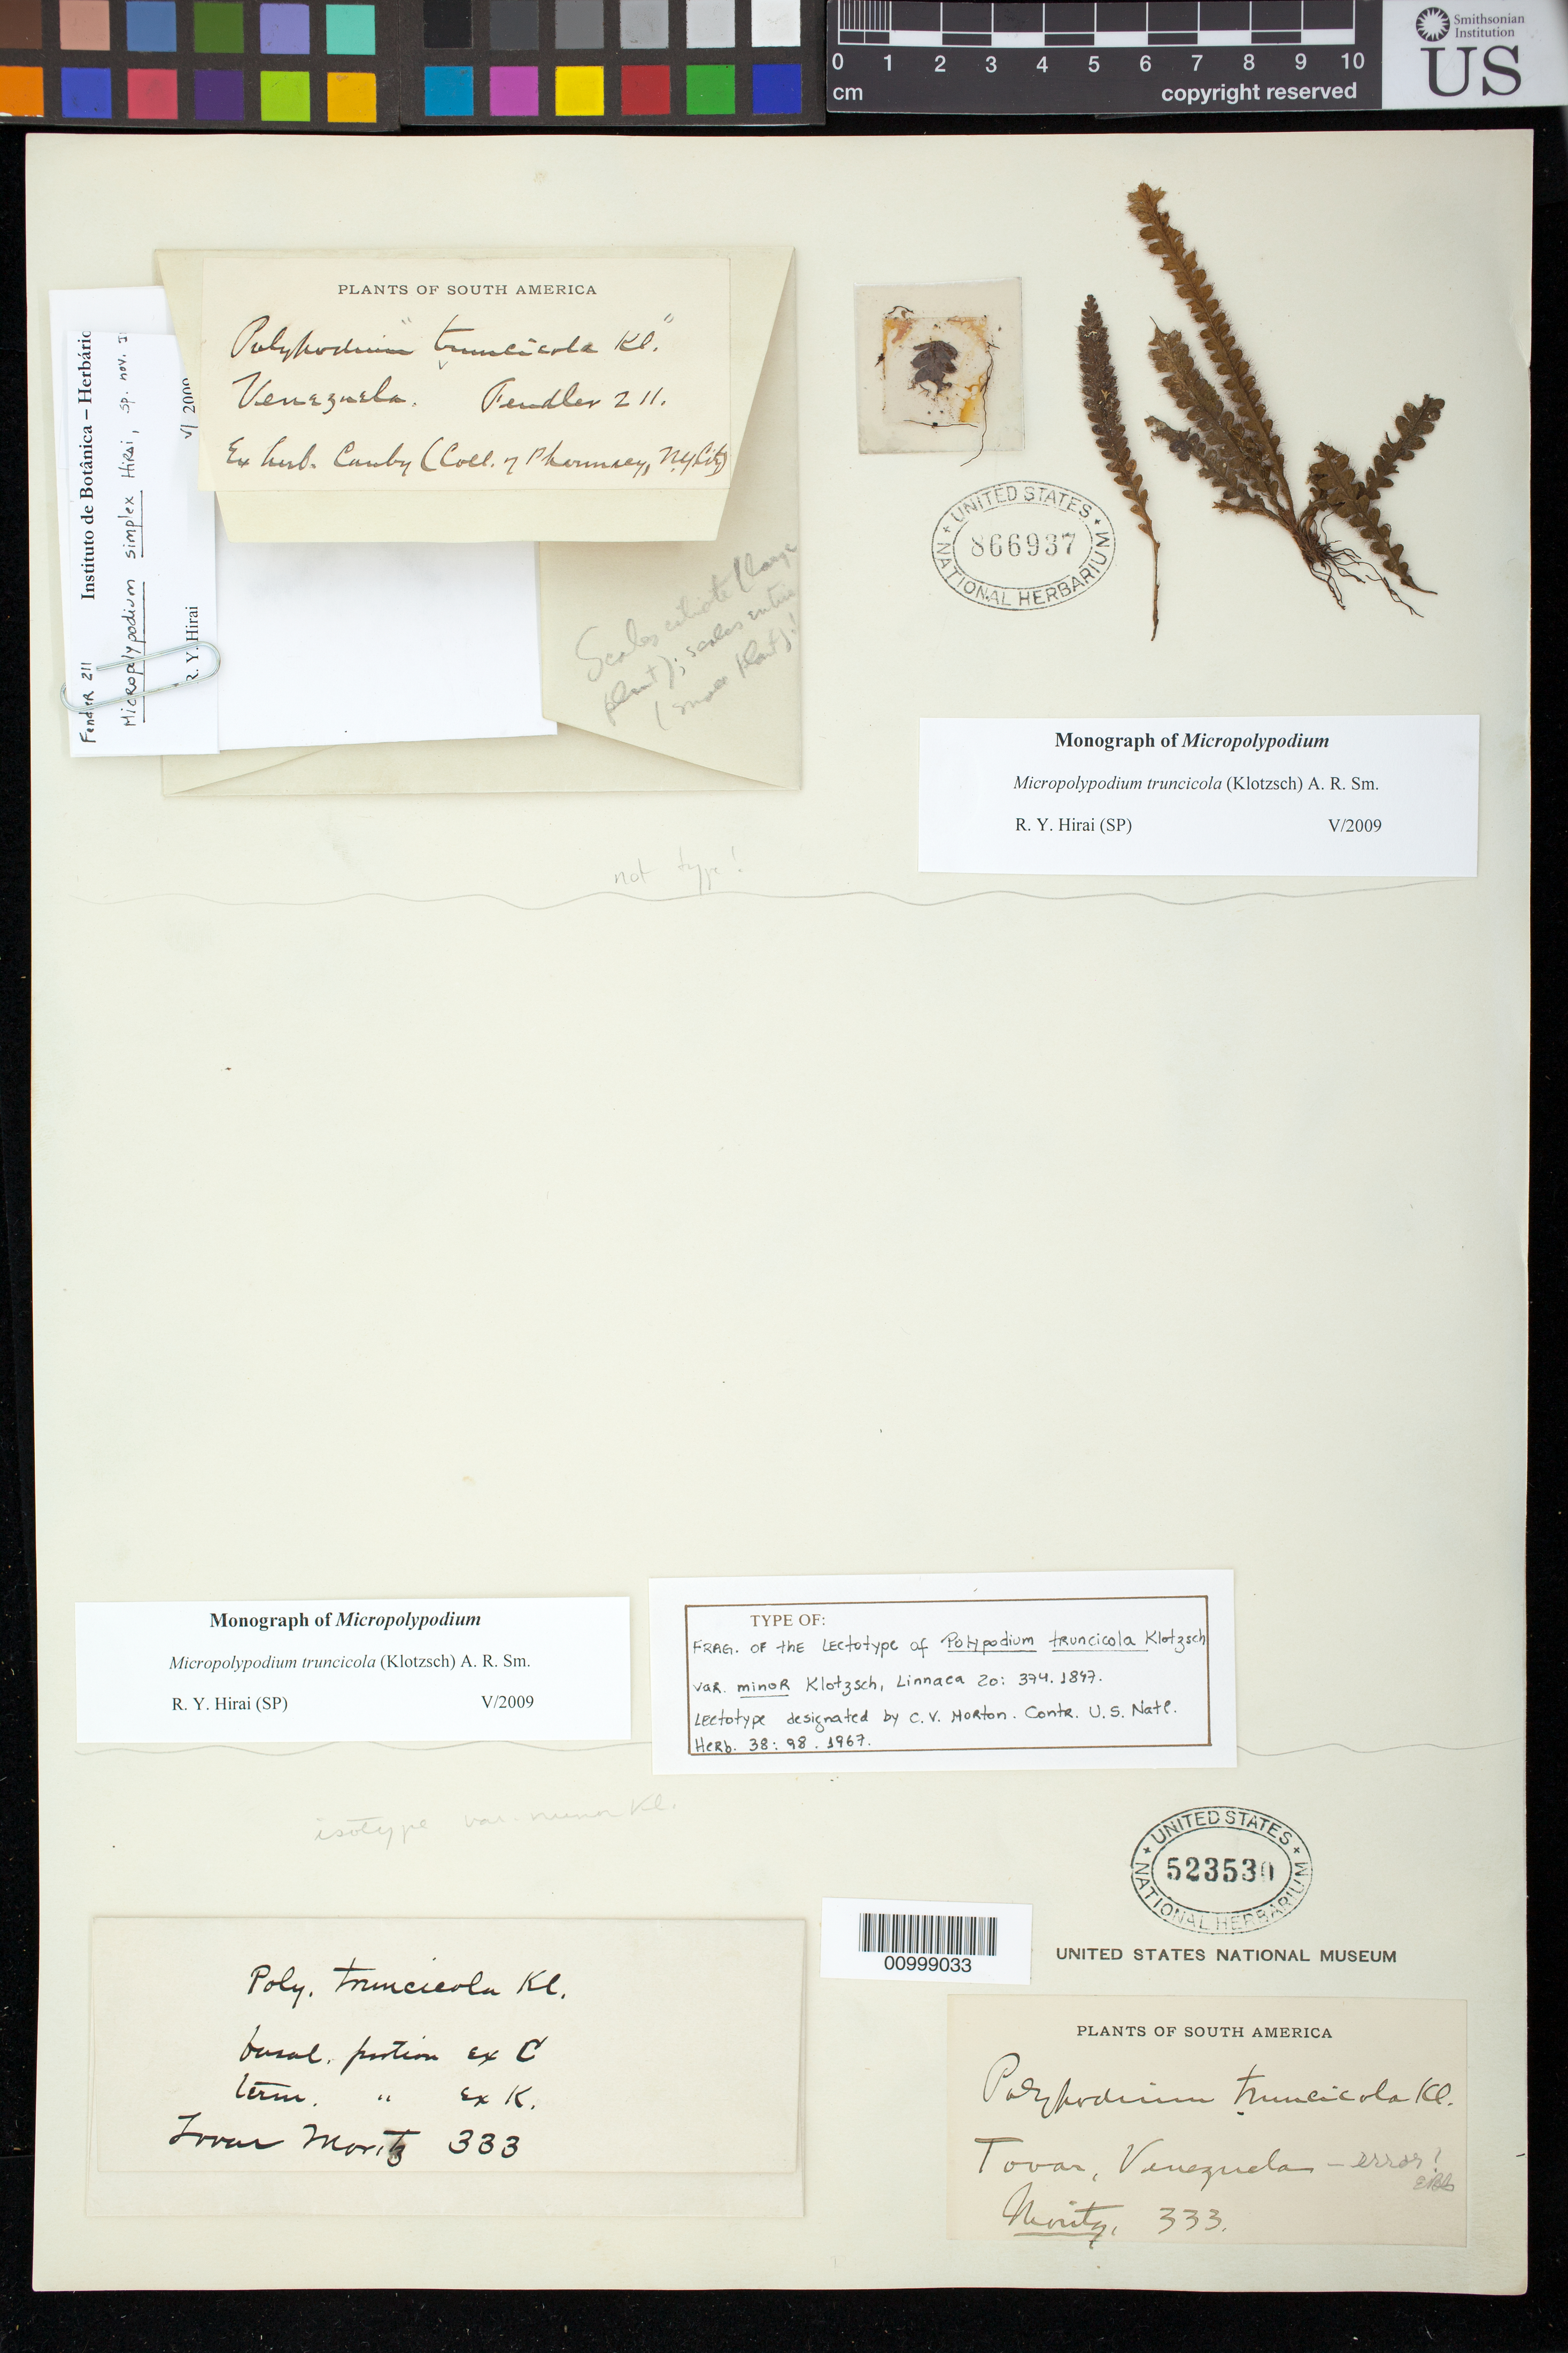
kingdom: Plantae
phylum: Tracheophyta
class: Polypodiopsida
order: Polypodiales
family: Polypodiaceae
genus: Polypodium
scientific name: Polypodium truncicola var. minor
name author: Klotzsch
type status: Type Collection; Isosyntype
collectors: A. Moritz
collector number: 333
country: Venezuela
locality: Tovar (error ! - EBD)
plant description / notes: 2 elements mounted on same sheet, Moritz 333 (USNH 523530, type material) and Fendler 211 (USNH 866937, not type material)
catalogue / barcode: US 523530